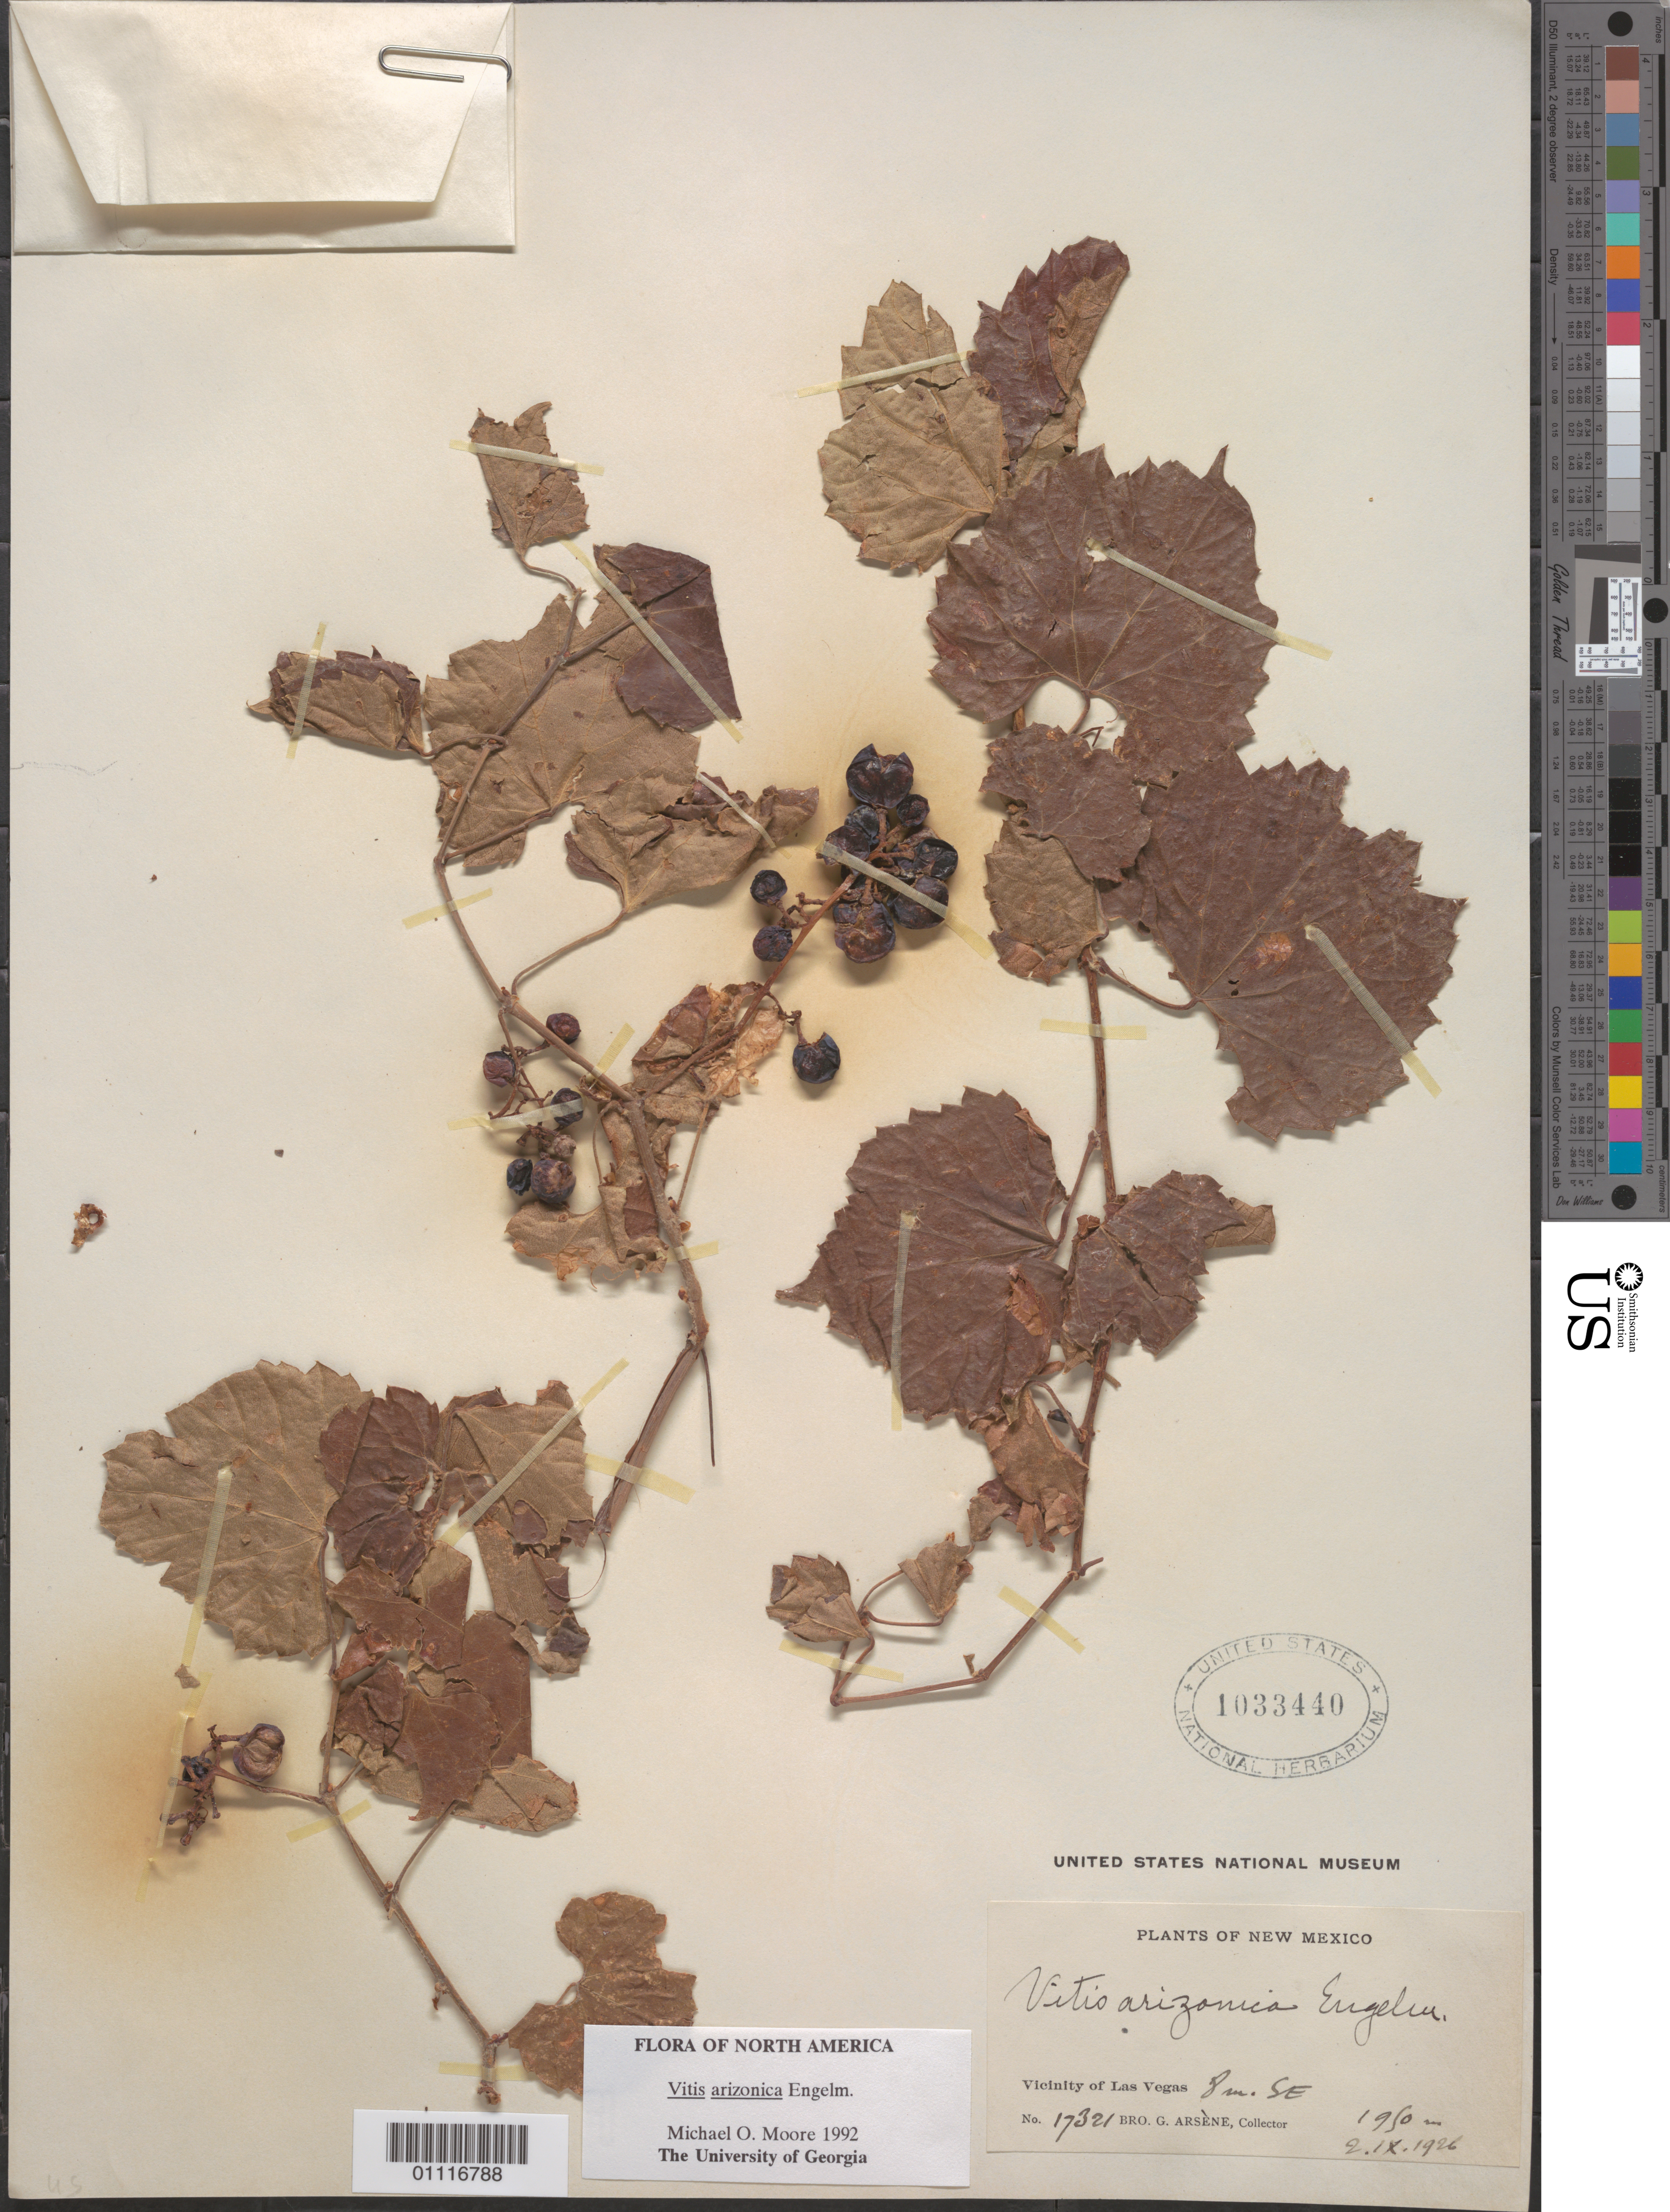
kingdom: Plantae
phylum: Tracheophyta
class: Magnoliopsida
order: Vitales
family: Vitaceae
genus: Vitis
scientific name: Vitis arizonica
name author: Engelm.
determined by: Moore, M. O.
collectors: Bro. G. Arsène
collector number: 17321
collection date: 1926-09-02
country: United States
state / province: New Mexico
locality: Vicinity of Las Vegas 8 m, SE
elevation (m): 1950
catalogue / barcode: US 1033440